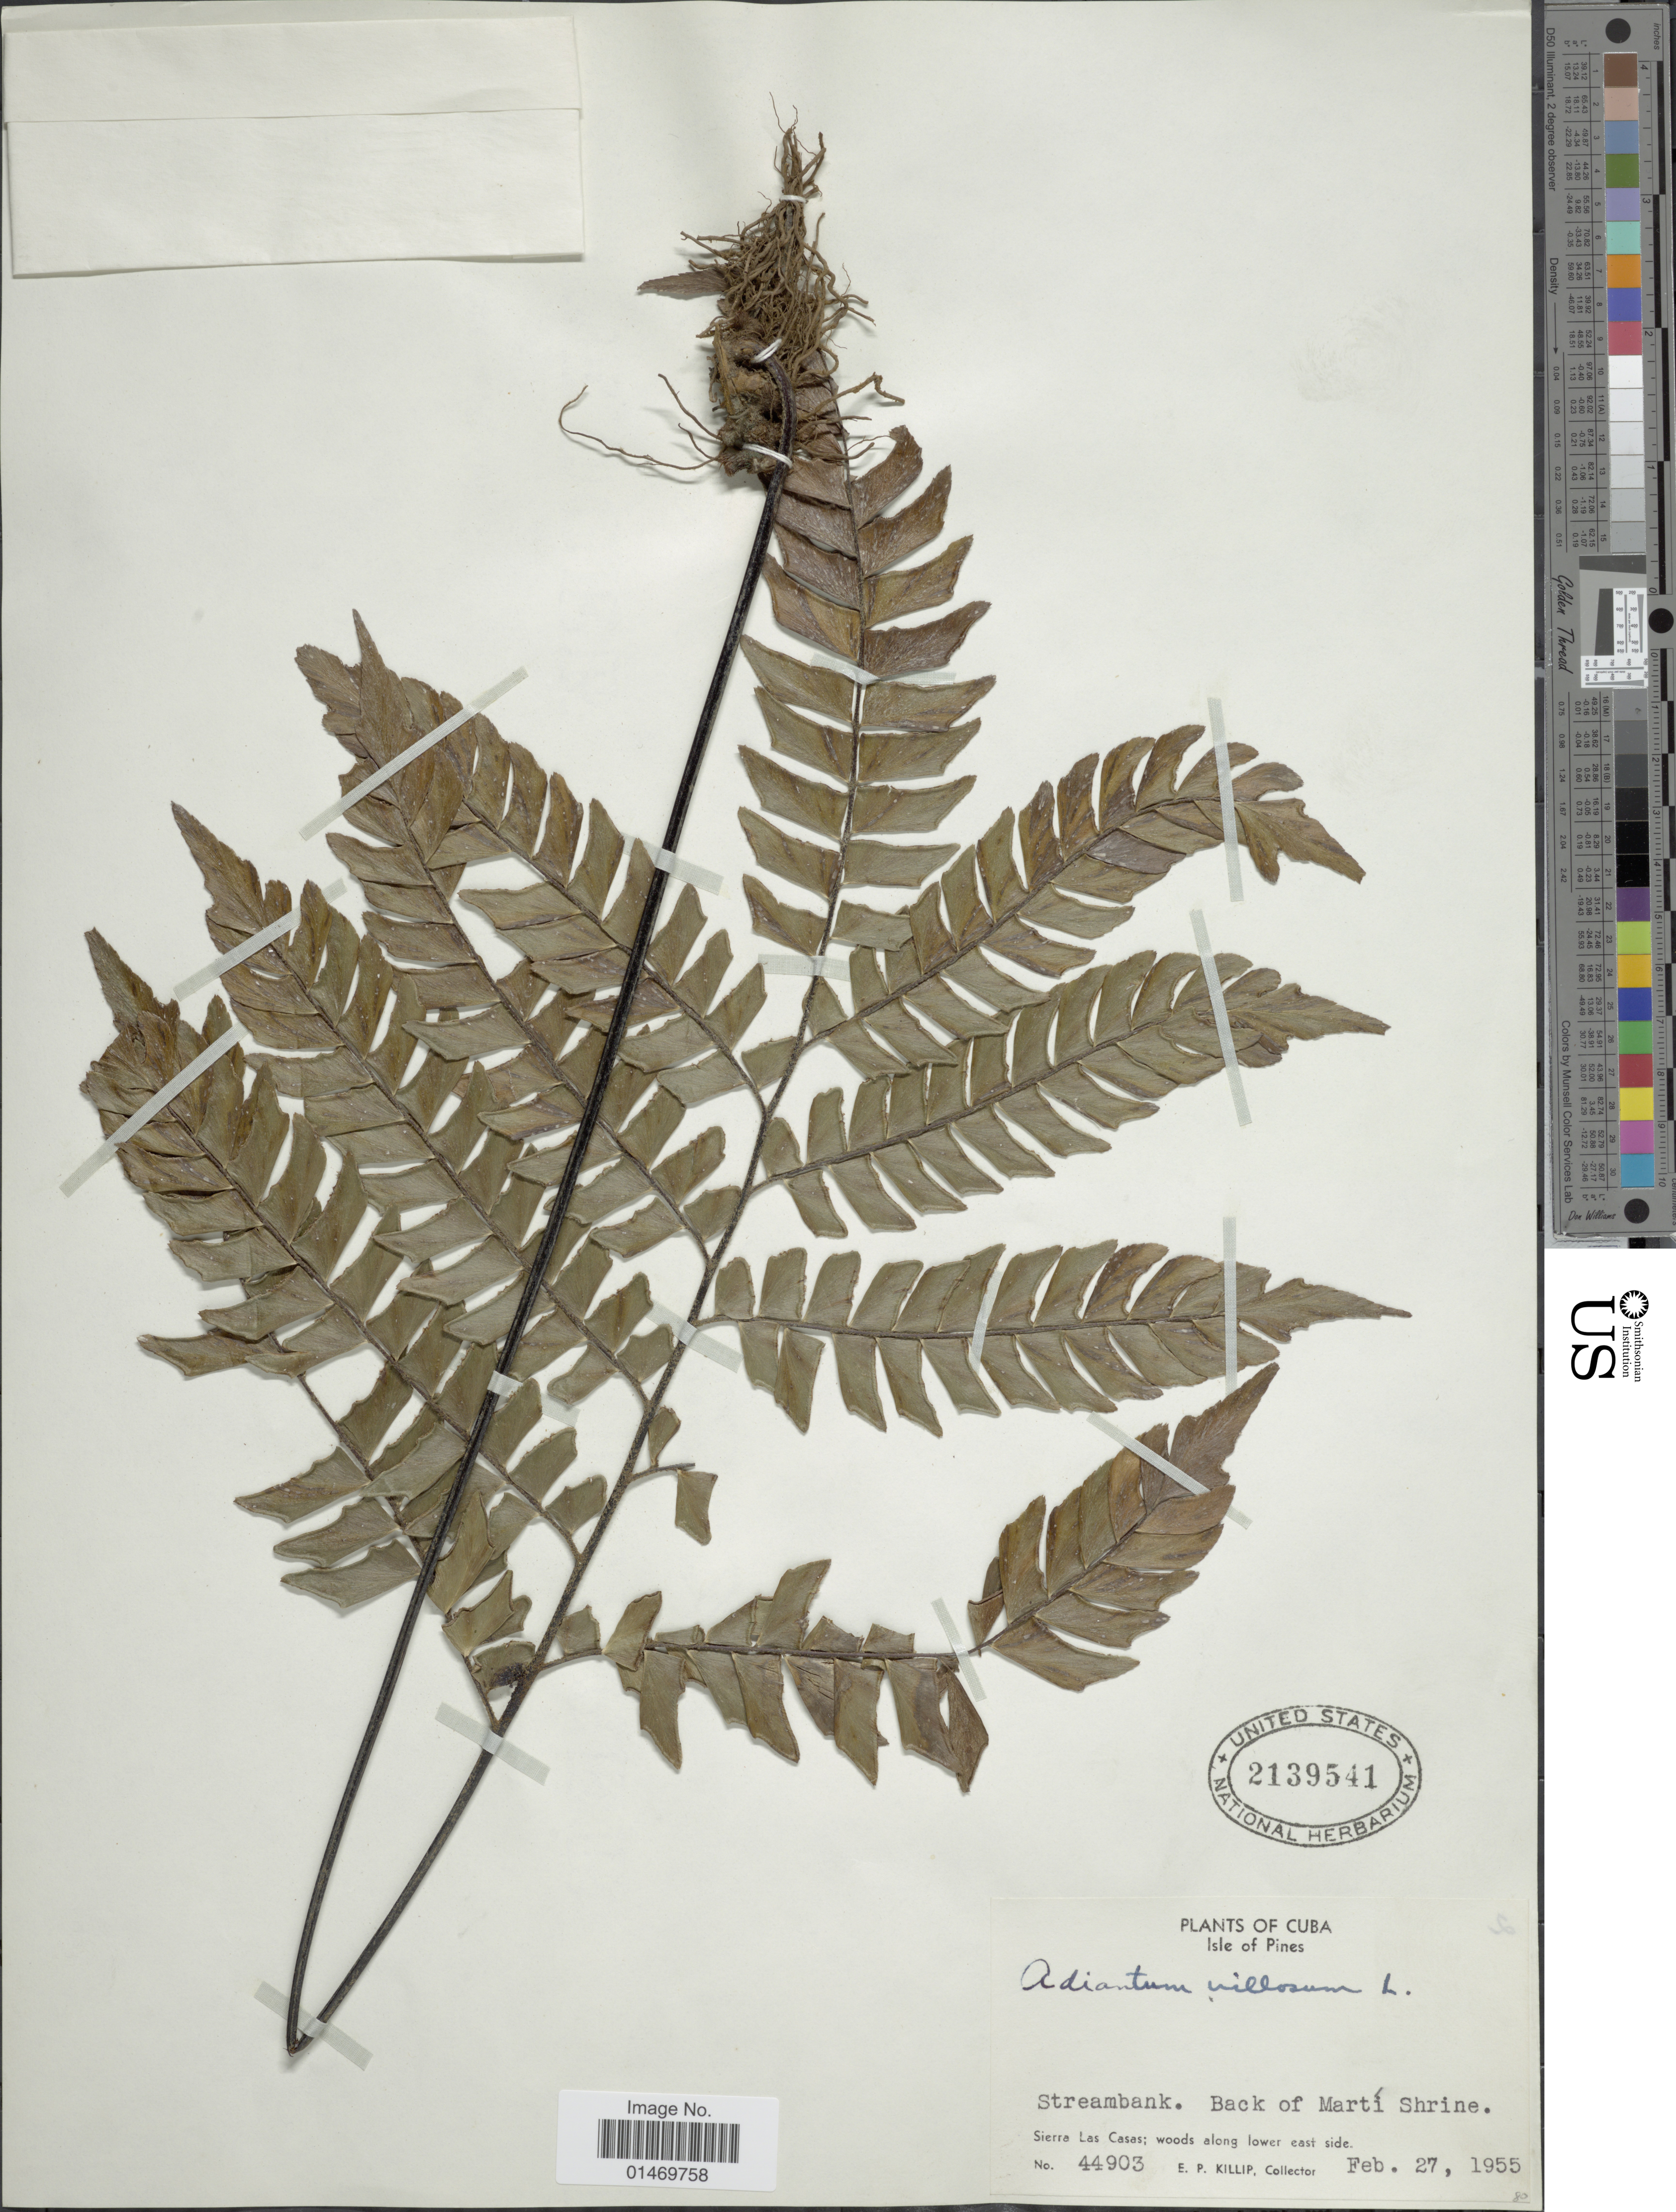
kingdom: Plantae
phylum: Tracheophyta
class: Polypodiopsida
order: Polypodiales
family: Pteridaceae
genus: Adiantum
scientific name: Adiantum villosum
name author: L.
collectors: E. P. Killip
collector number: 44903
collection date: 1955-02-27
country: New Caledonia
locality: Cuba, Isle of Pines, Sierra Las Casas; woods along lower east side.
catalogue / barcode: US 2139541